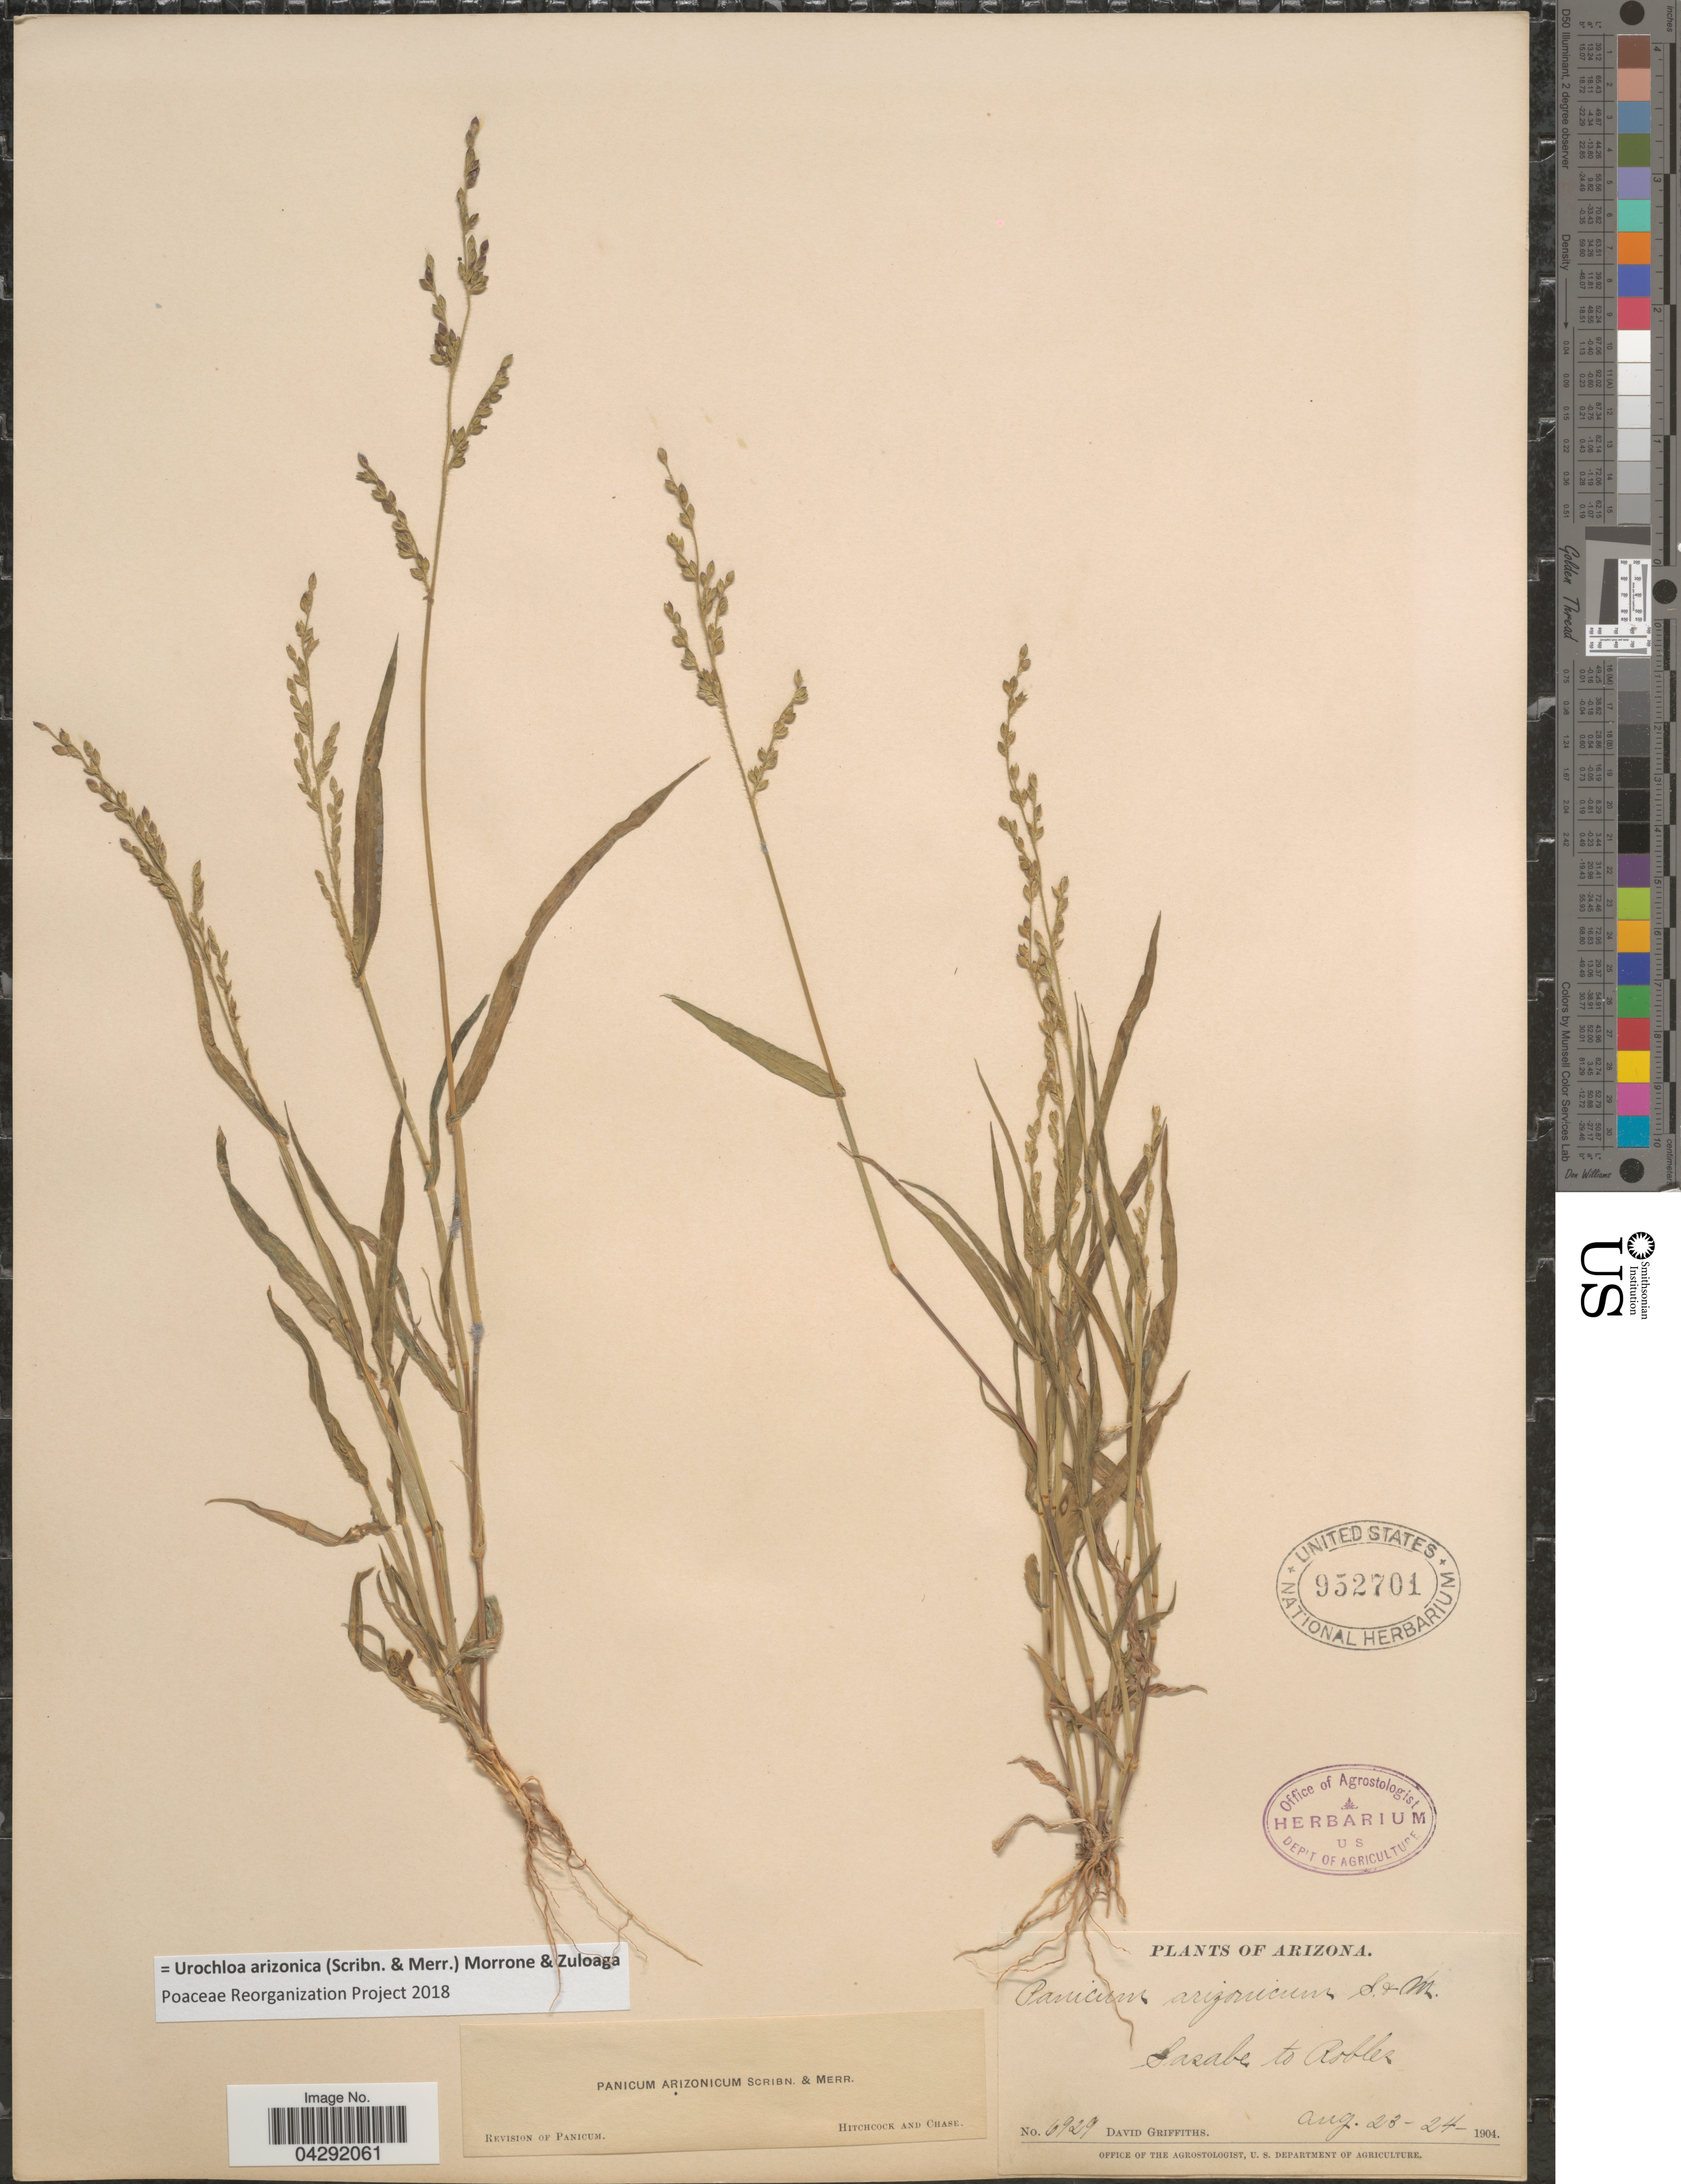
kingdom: Plantae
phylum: Tracheophyta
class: Liliopsida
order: Poales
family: Poaceae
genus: Urochloa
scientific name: Urochloa arizonica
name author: (Scribn. & Merr.) Morrone & Zuloaga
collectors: D. Griffiths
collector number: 6929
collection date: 1904-08-23/1904-08-24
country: United States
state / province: Arizona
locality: Sasabe to Robles.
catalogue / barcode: US 952701